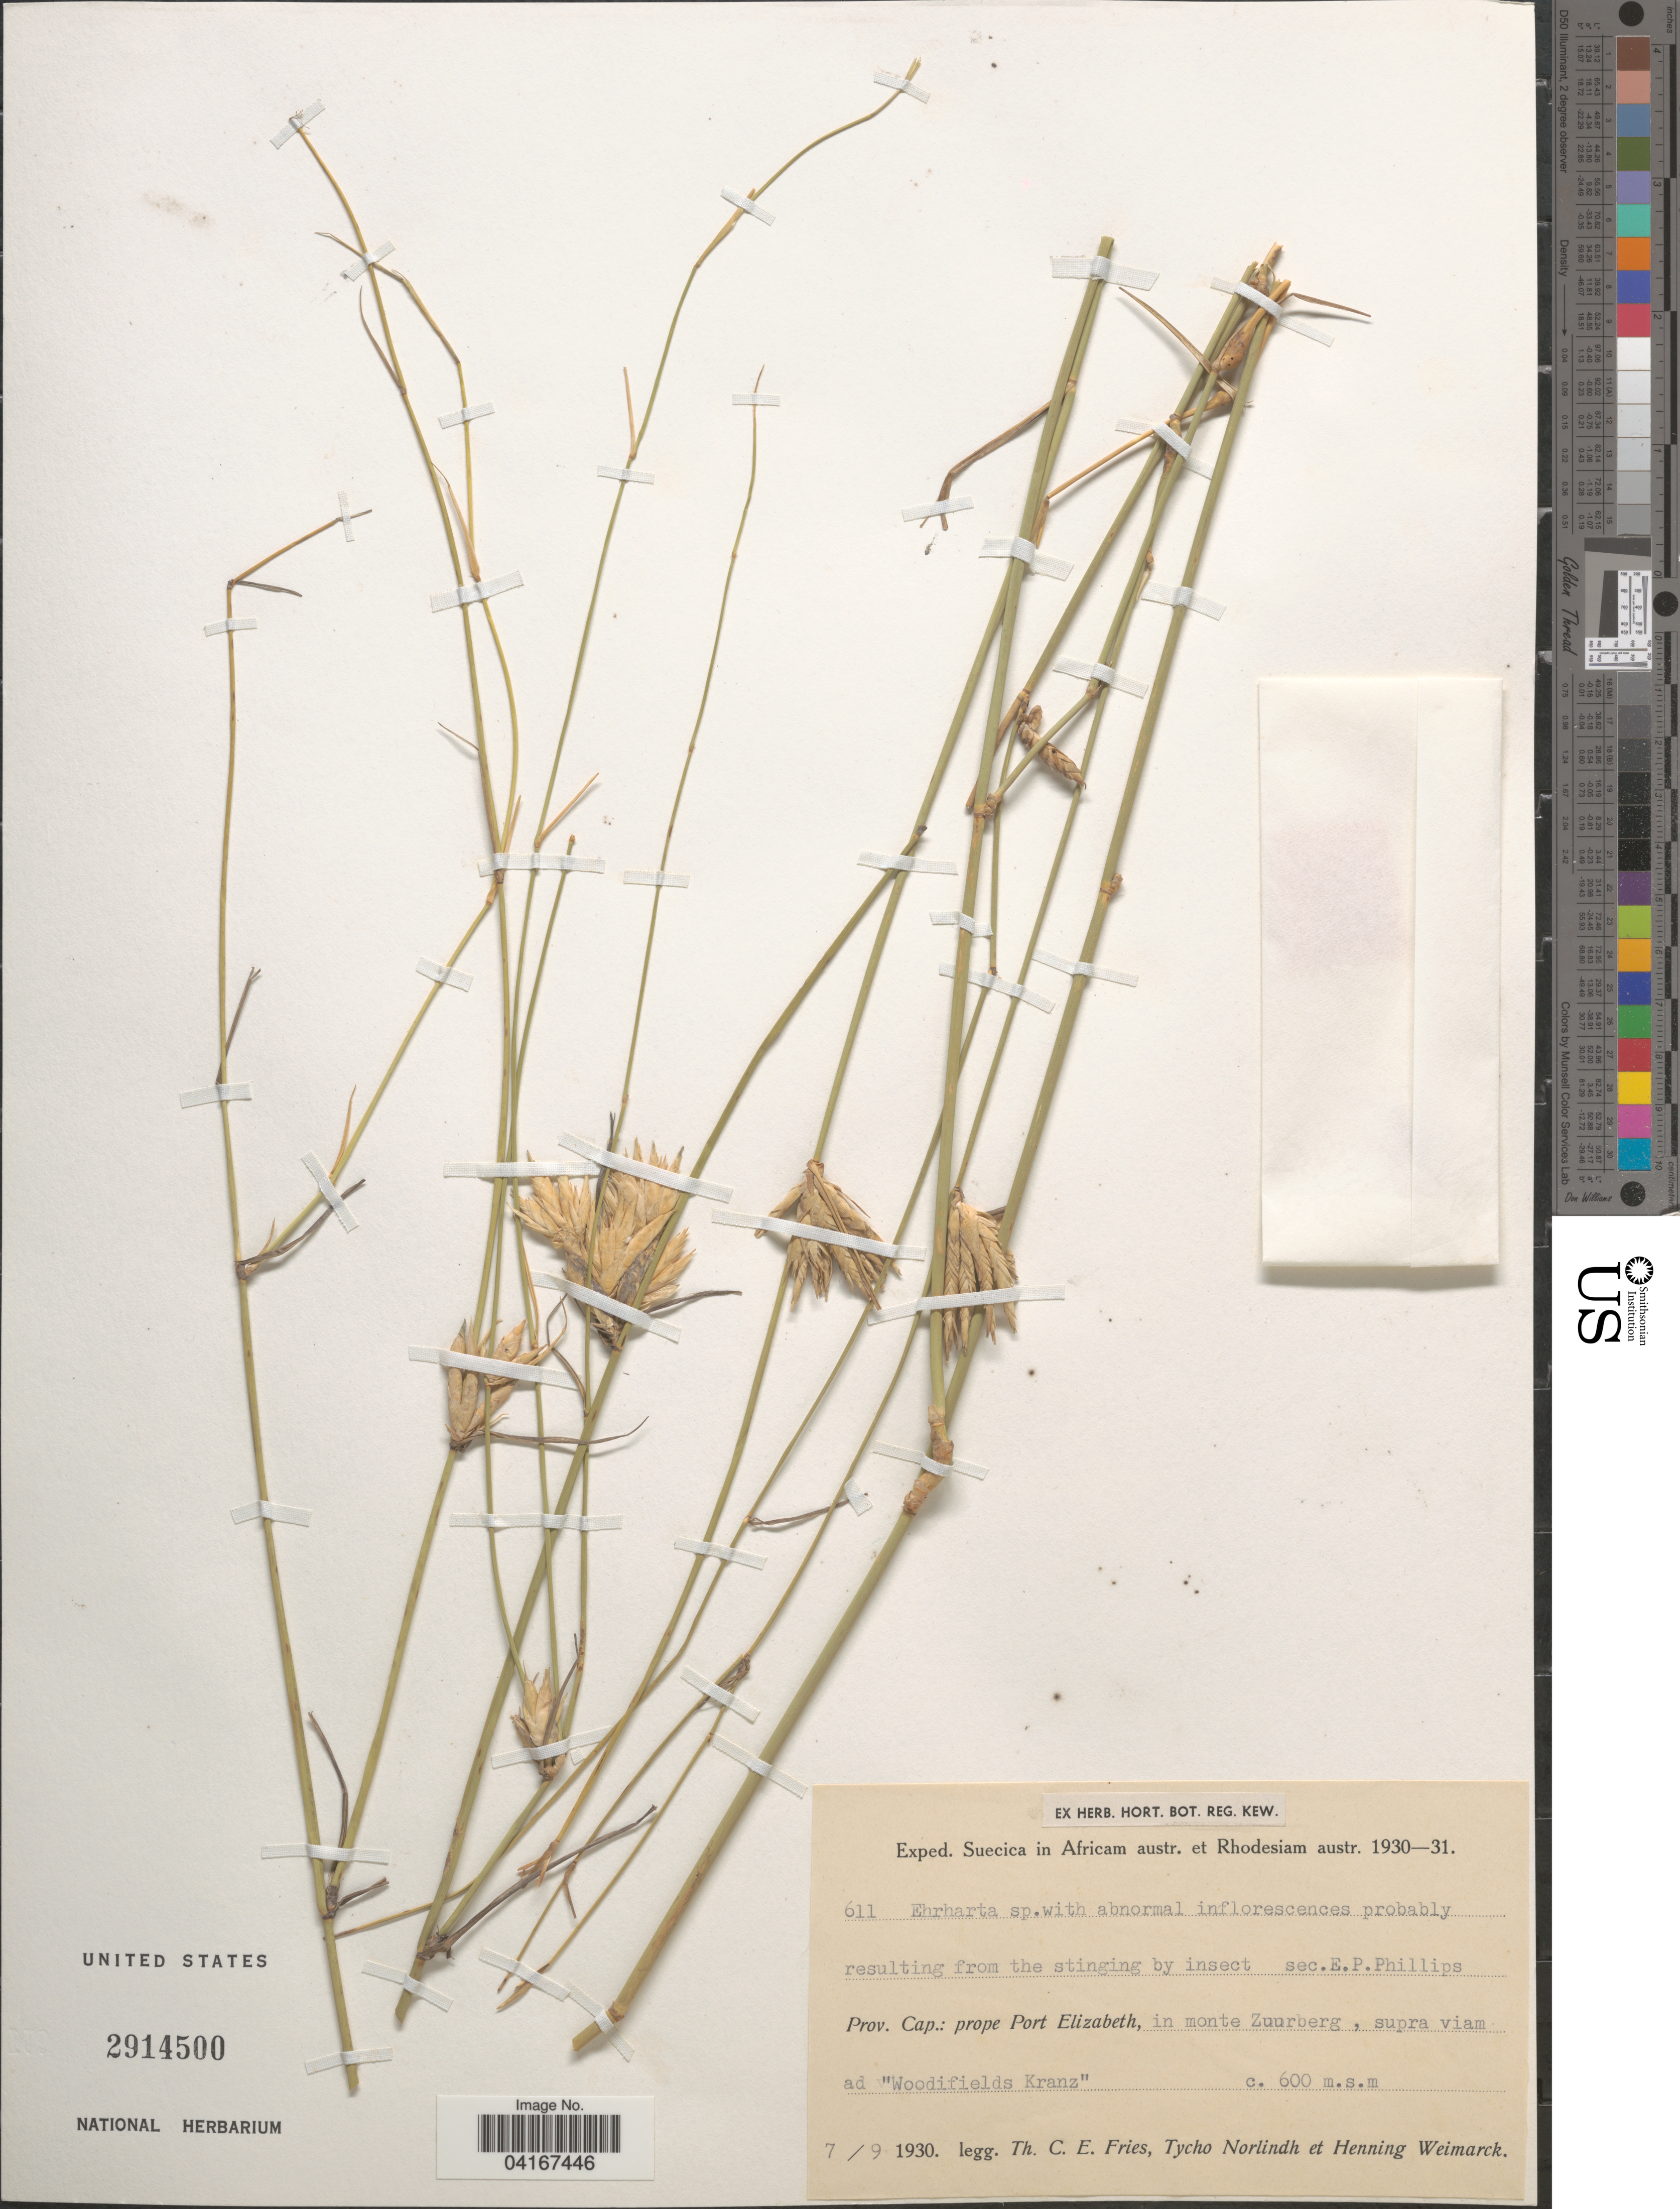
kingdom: Plantae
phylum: Tracheophyta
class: Liliopsida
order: Poales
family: Poaceae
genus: Ehrharta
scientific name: Ehrharta sp.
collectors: T. C. E. Fries, N. T. Norlindh & H. Weimarck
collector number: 611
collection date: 1930-09-07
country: South Africa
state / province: Eastern Cape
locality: Exped. Suecica in Africam austr. et Rhodesiam austr. 1930-31. Prov. Cap.: prope Port Elizabeth, in monte Zuurberg, supra viam ad 'Woodifields Kranz.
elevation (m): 600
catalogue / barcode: US 2914500